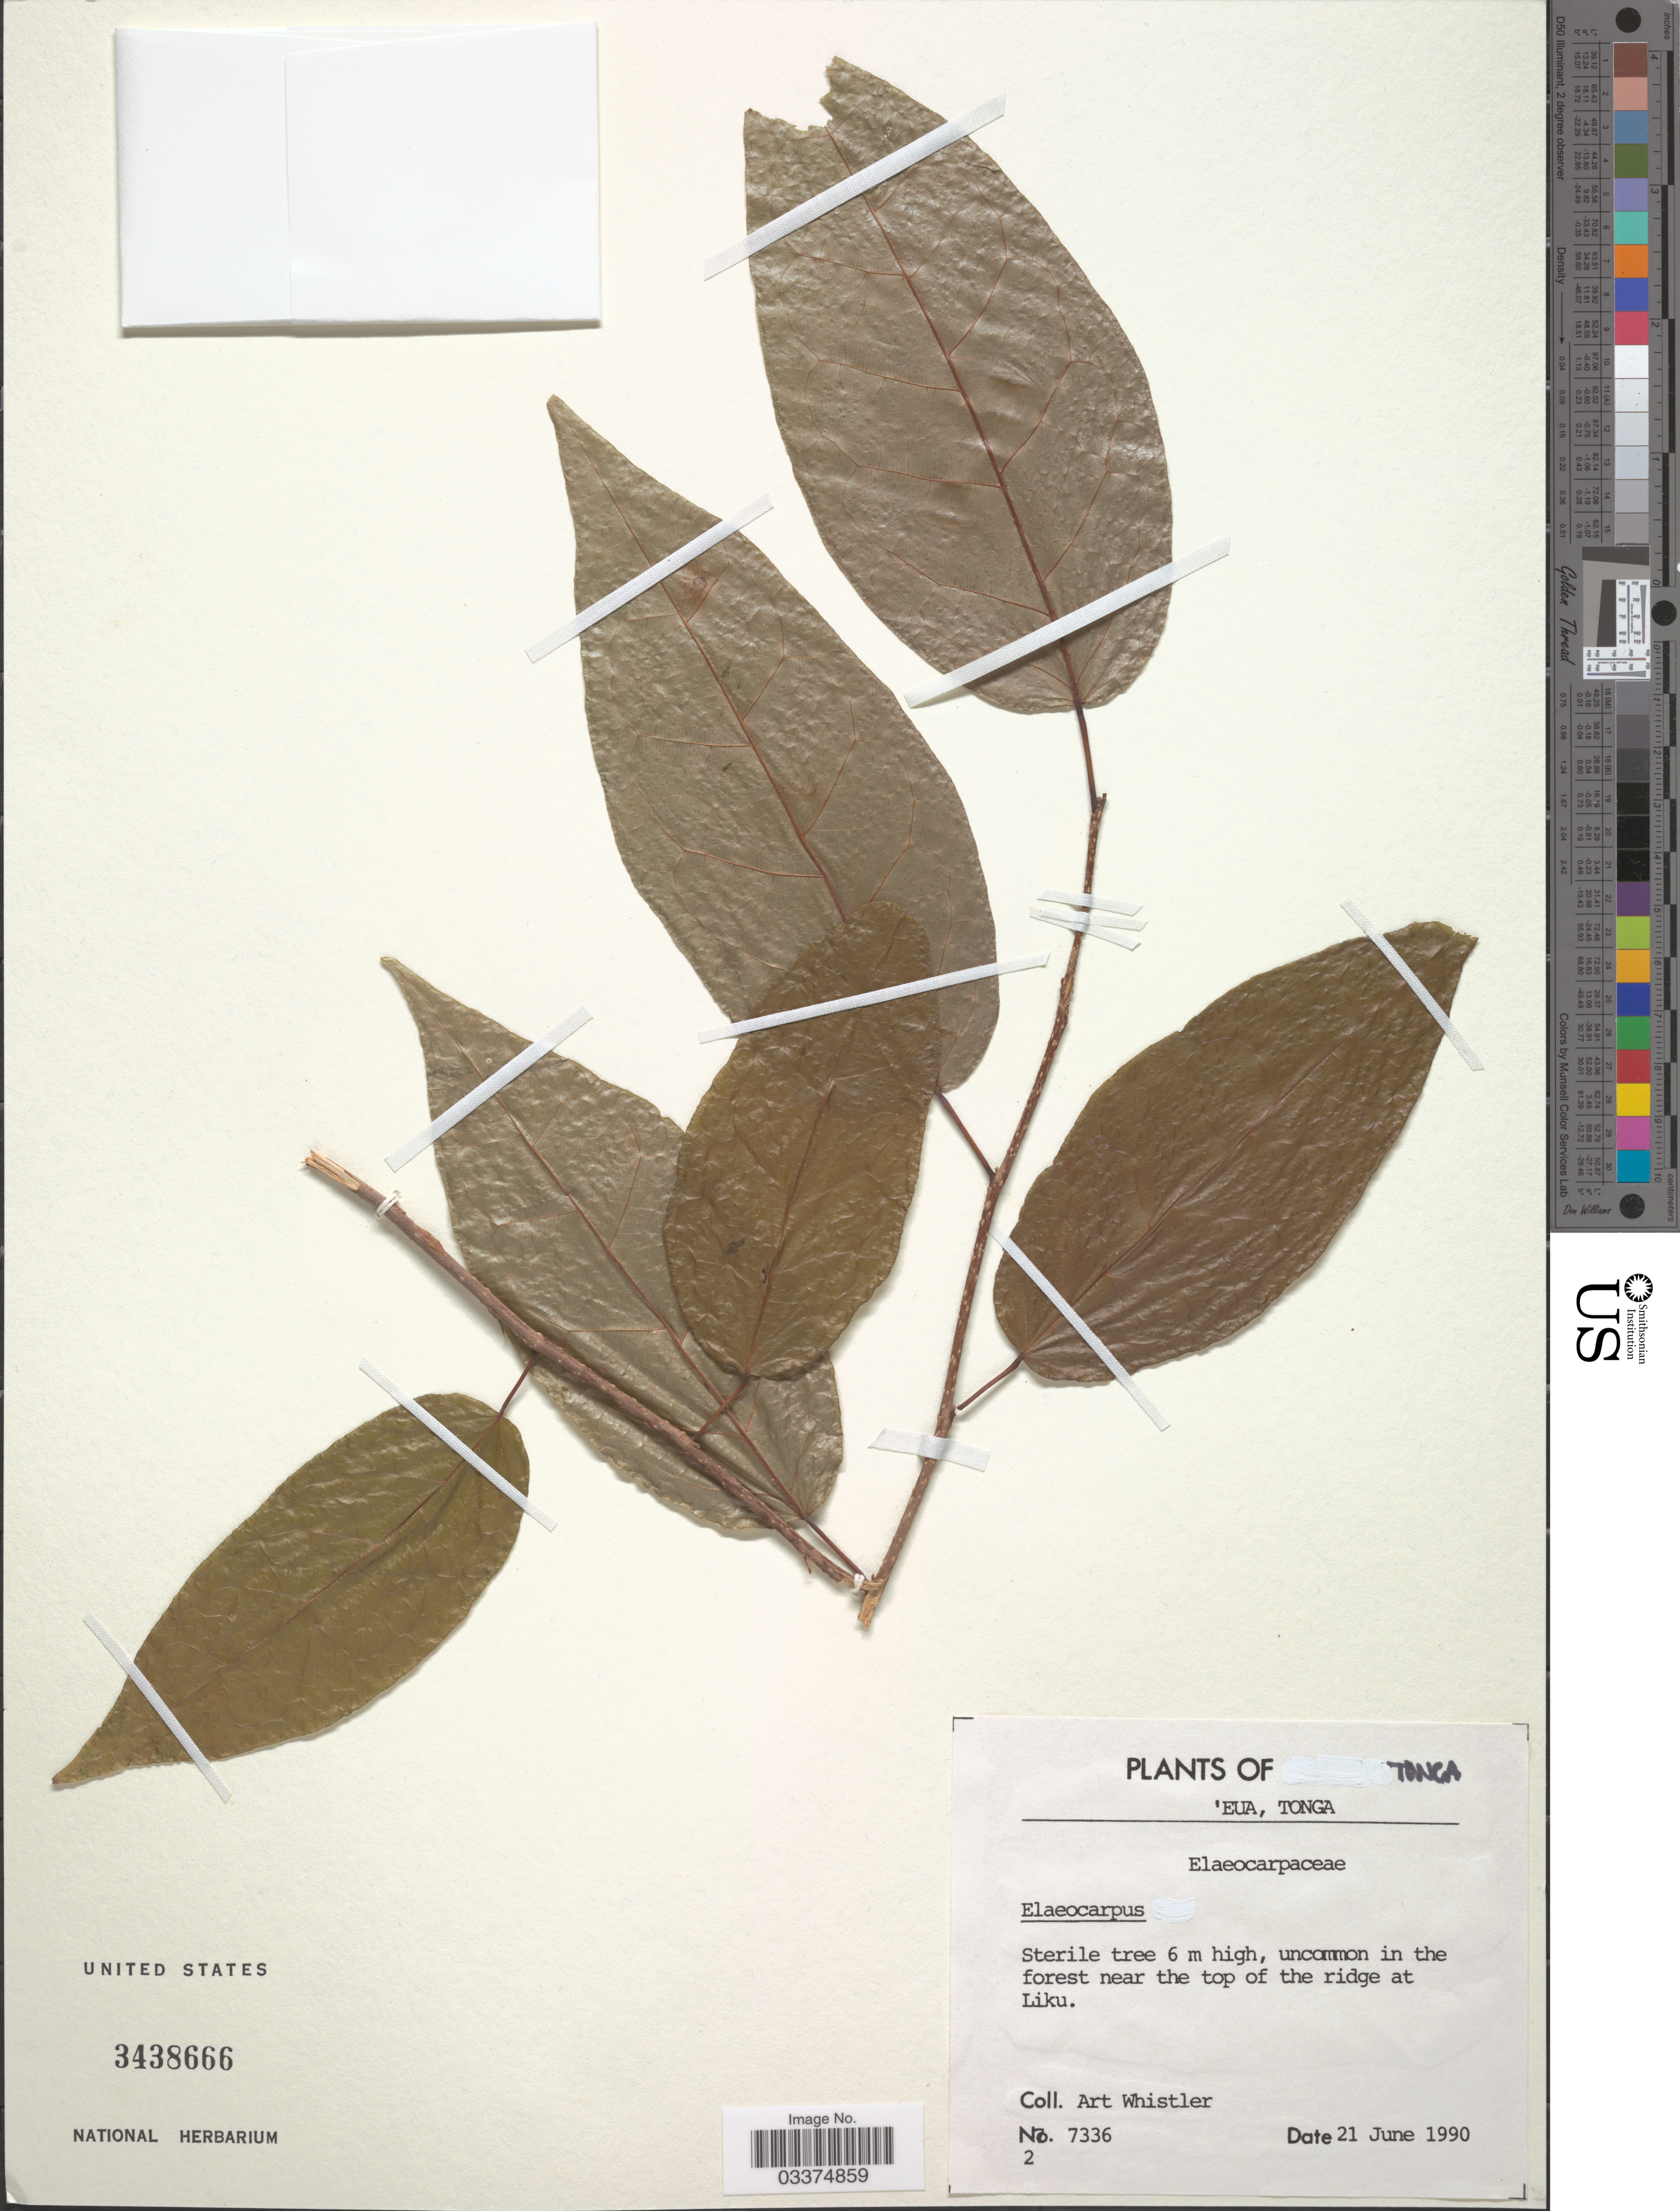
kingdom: Plantae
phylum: Tracheophyta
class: Magnoliopsida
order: Oxalidales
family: Elaeocarpaceae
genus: Elaeocarpus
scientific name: Elaeocarpus sp.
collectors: A. Whistler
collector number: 7336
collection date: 1990-06-21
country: Tonga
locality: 'EUA. Uncommon in the forest near the top of the ridge at Liku. [unsure placement]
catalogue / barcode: US 3438666